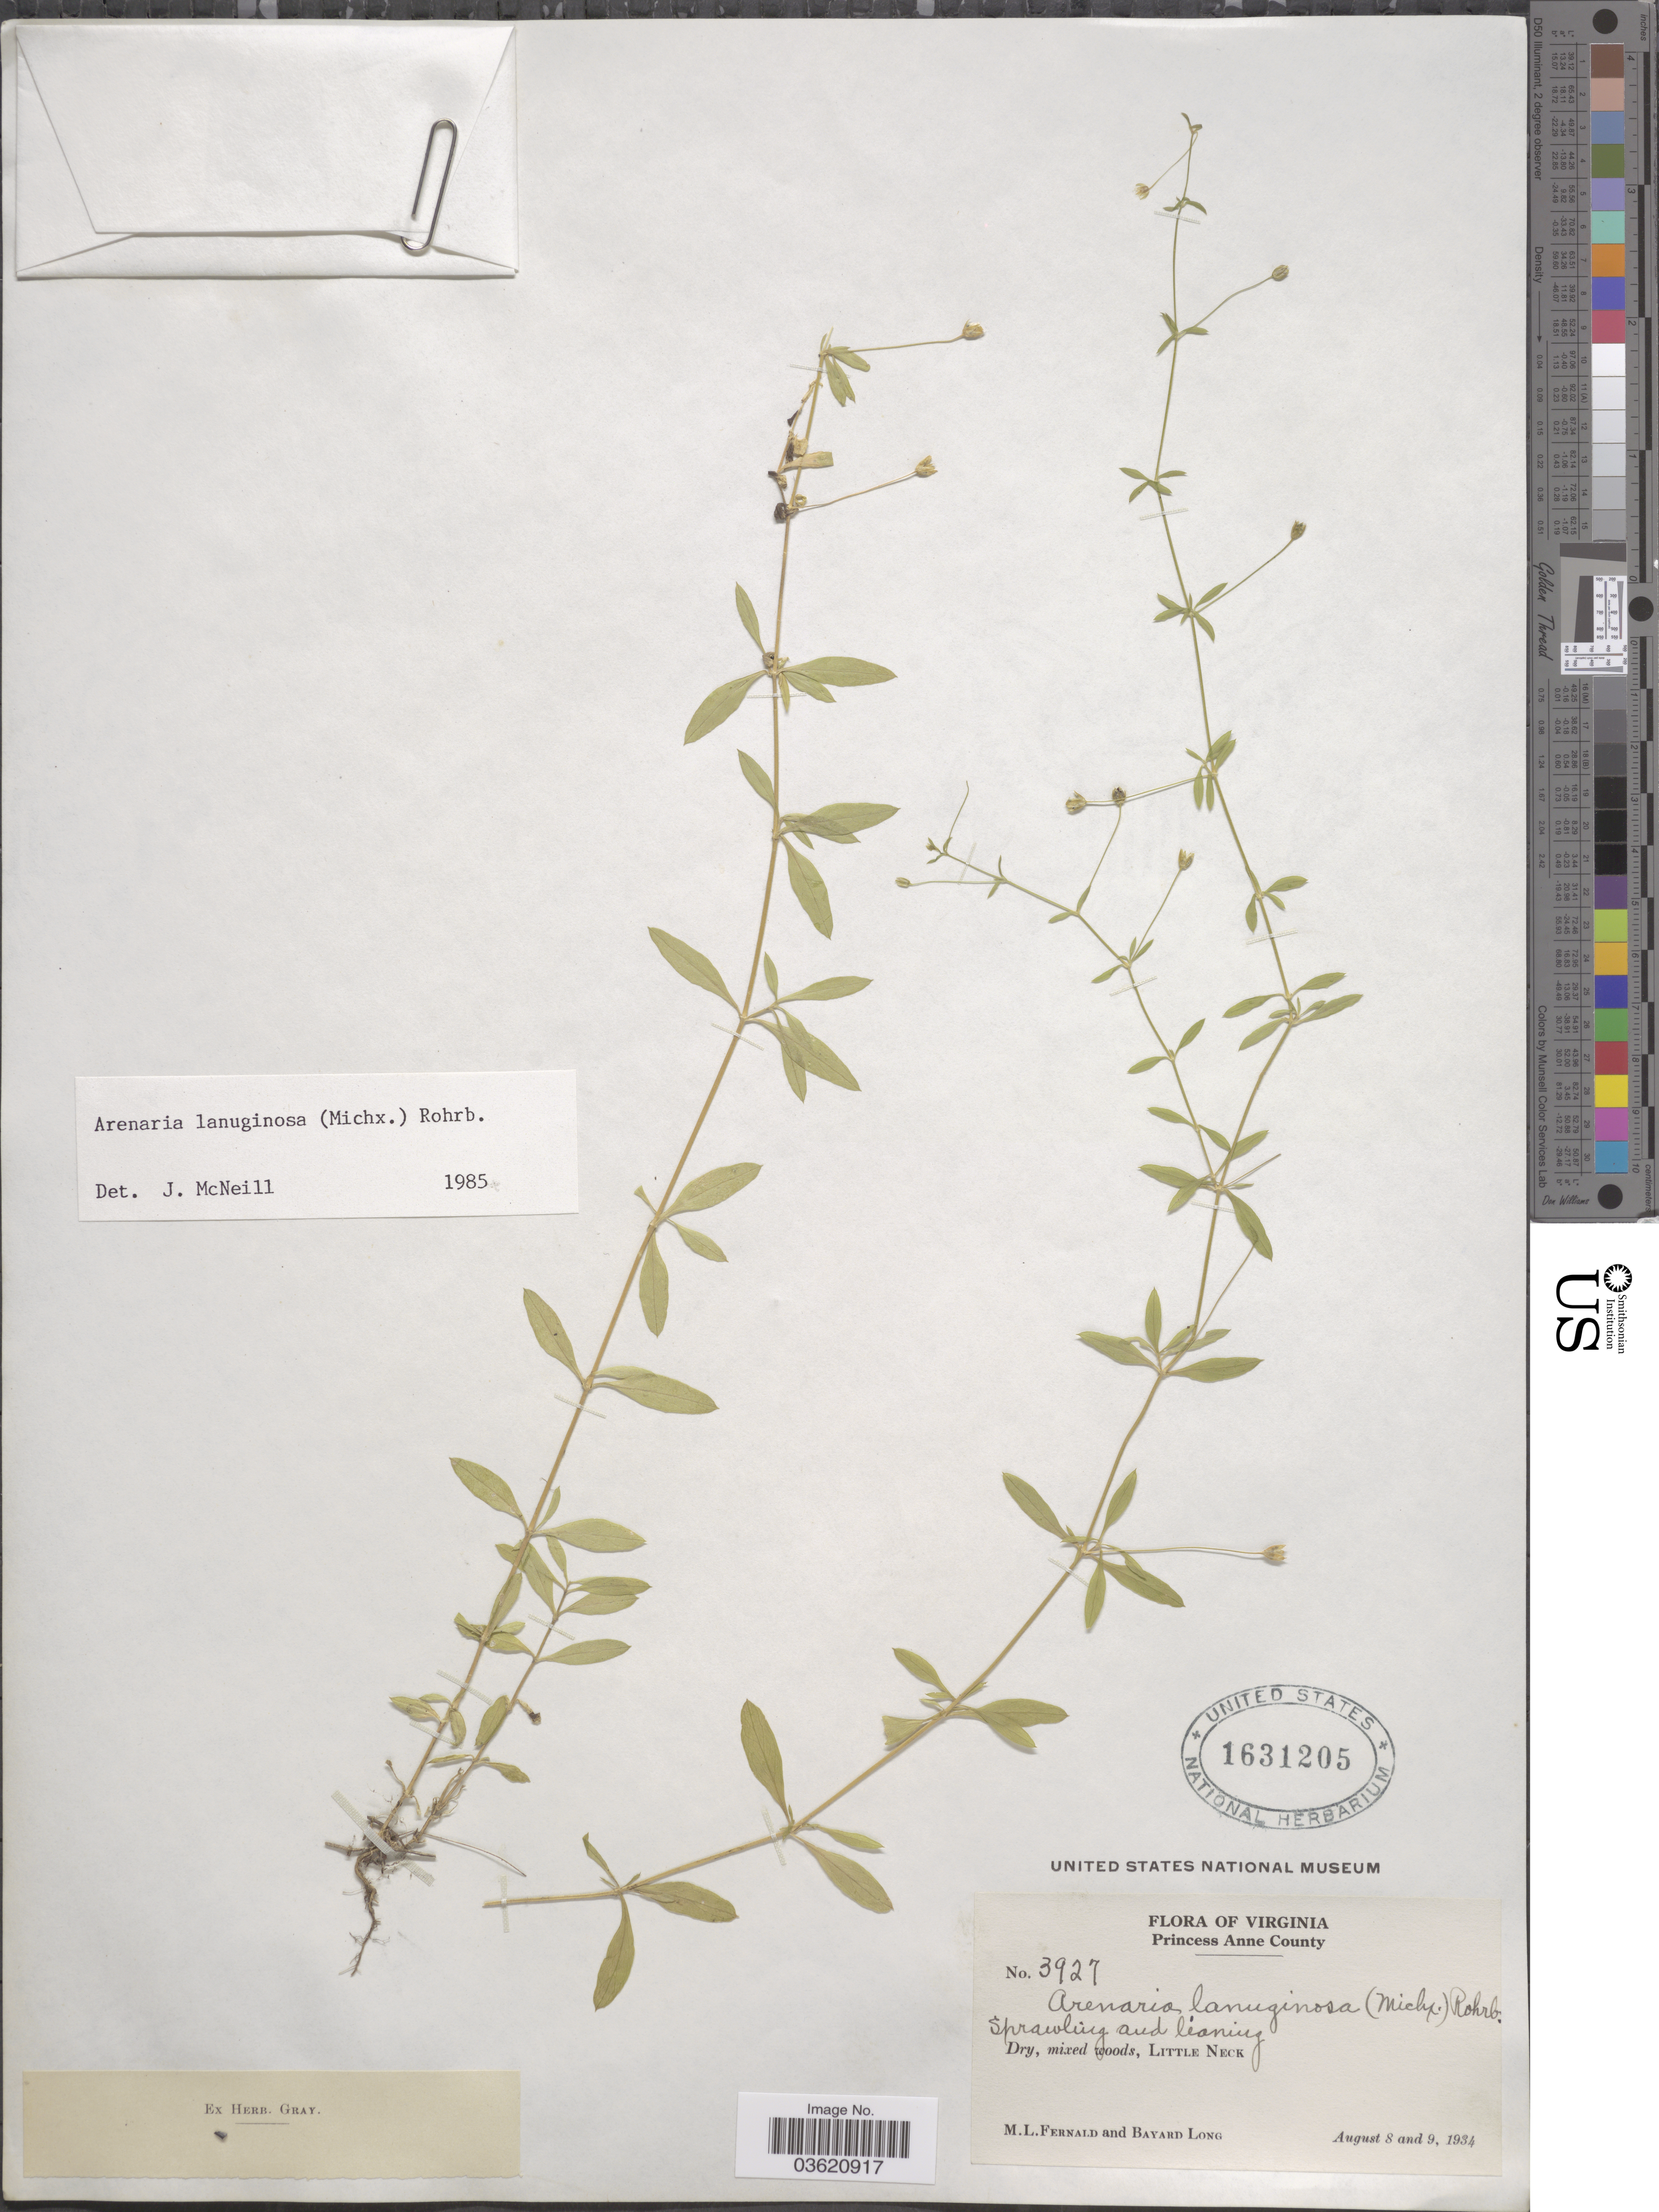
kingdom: Plantae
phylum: Tracheophyta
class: Magnoliopsida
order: Caryophyllales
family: Caryophyllaceae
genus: Arenaria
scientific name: Arenaria lanuginosa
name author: (Michx.) Rohrb.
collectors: M. L. Fernald & B. Long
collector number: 3927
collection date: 1934-08-08/1934-08-09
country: United States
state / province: Virginia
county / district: City of Virginia Beach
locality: Princess Anne (=historic county name)County. Little Neck.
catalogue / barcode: US 1631205